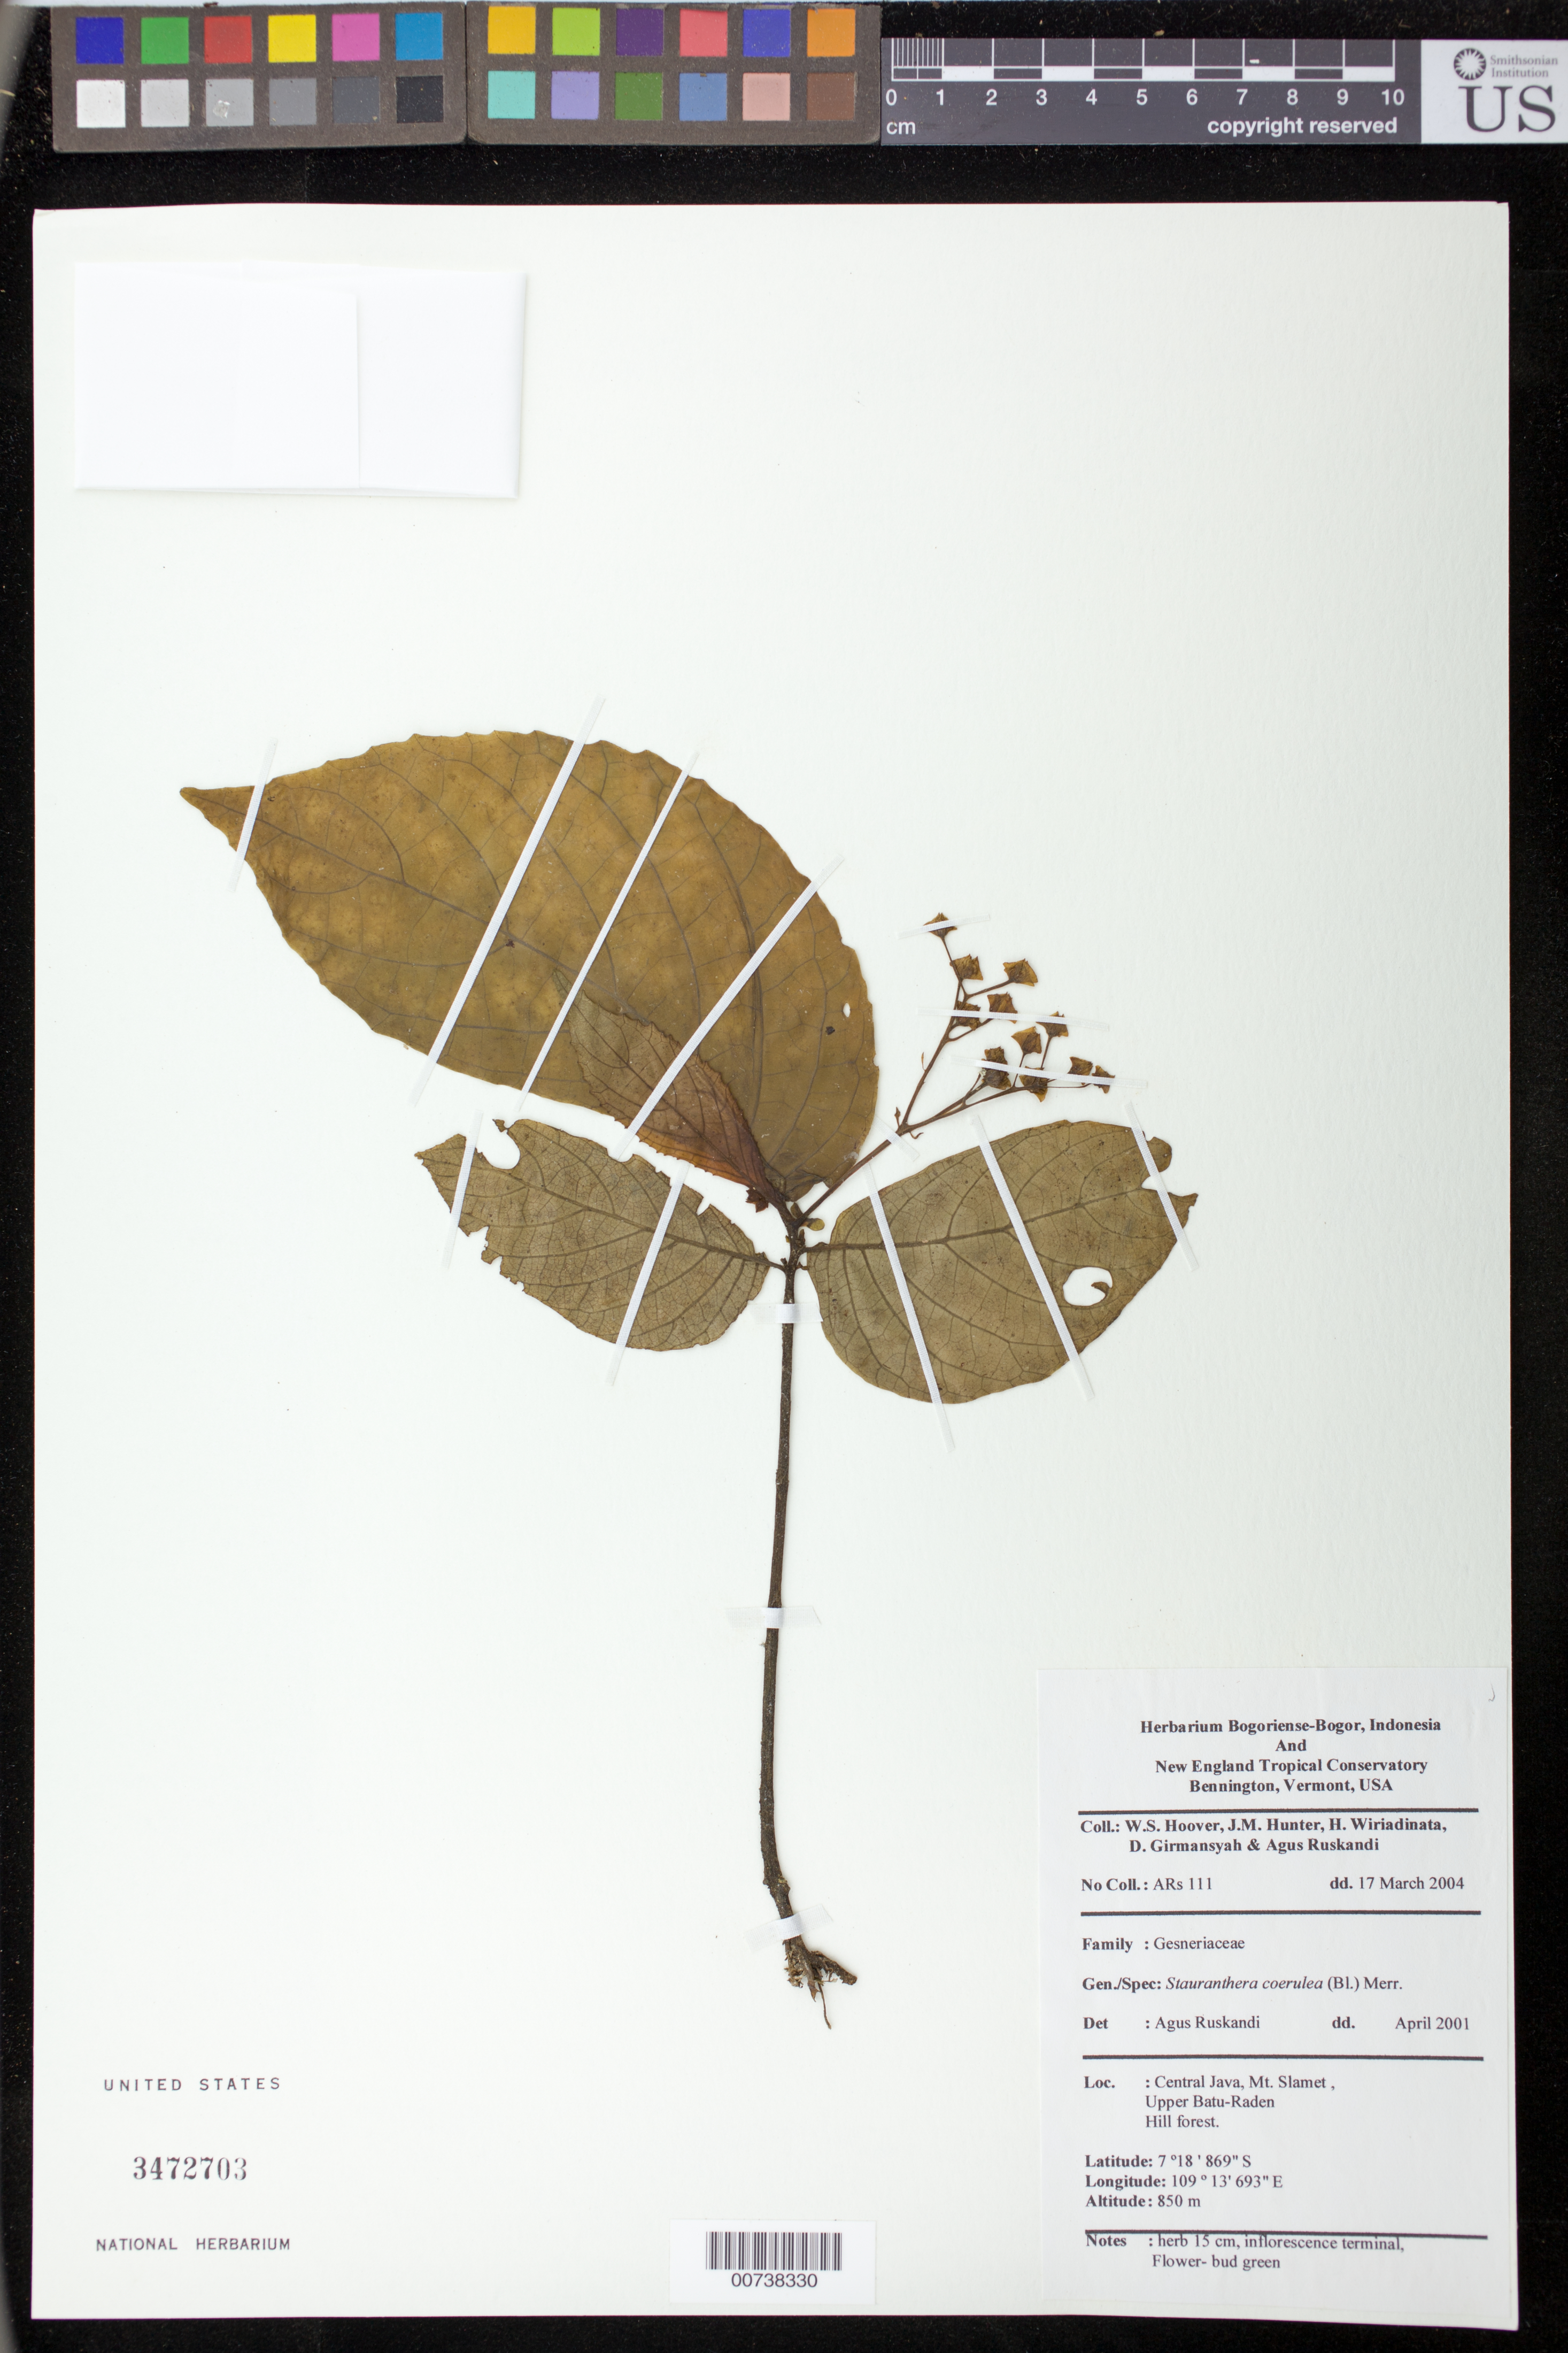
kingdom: Plantae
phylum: Tracheophyta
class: Magnoliopsida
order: Lamiales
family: Gesneriaceae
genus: Stauranthera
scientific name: Stauranthera coerulea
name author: (Blume) Merr.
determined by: Ruskandi, A.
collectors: W. S. Hoover, J. Hunter, H. Wiriadinata, D. Girmansyah & A. Ruskandi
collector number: ARs 111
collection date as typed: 17 Mar 2004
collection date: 2004-03-17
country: Indonesia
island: Java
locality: Central Java, Mt. Slamet, Upper Batu-Raden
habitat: Hill forest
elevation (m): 850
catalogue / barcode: US 3472703